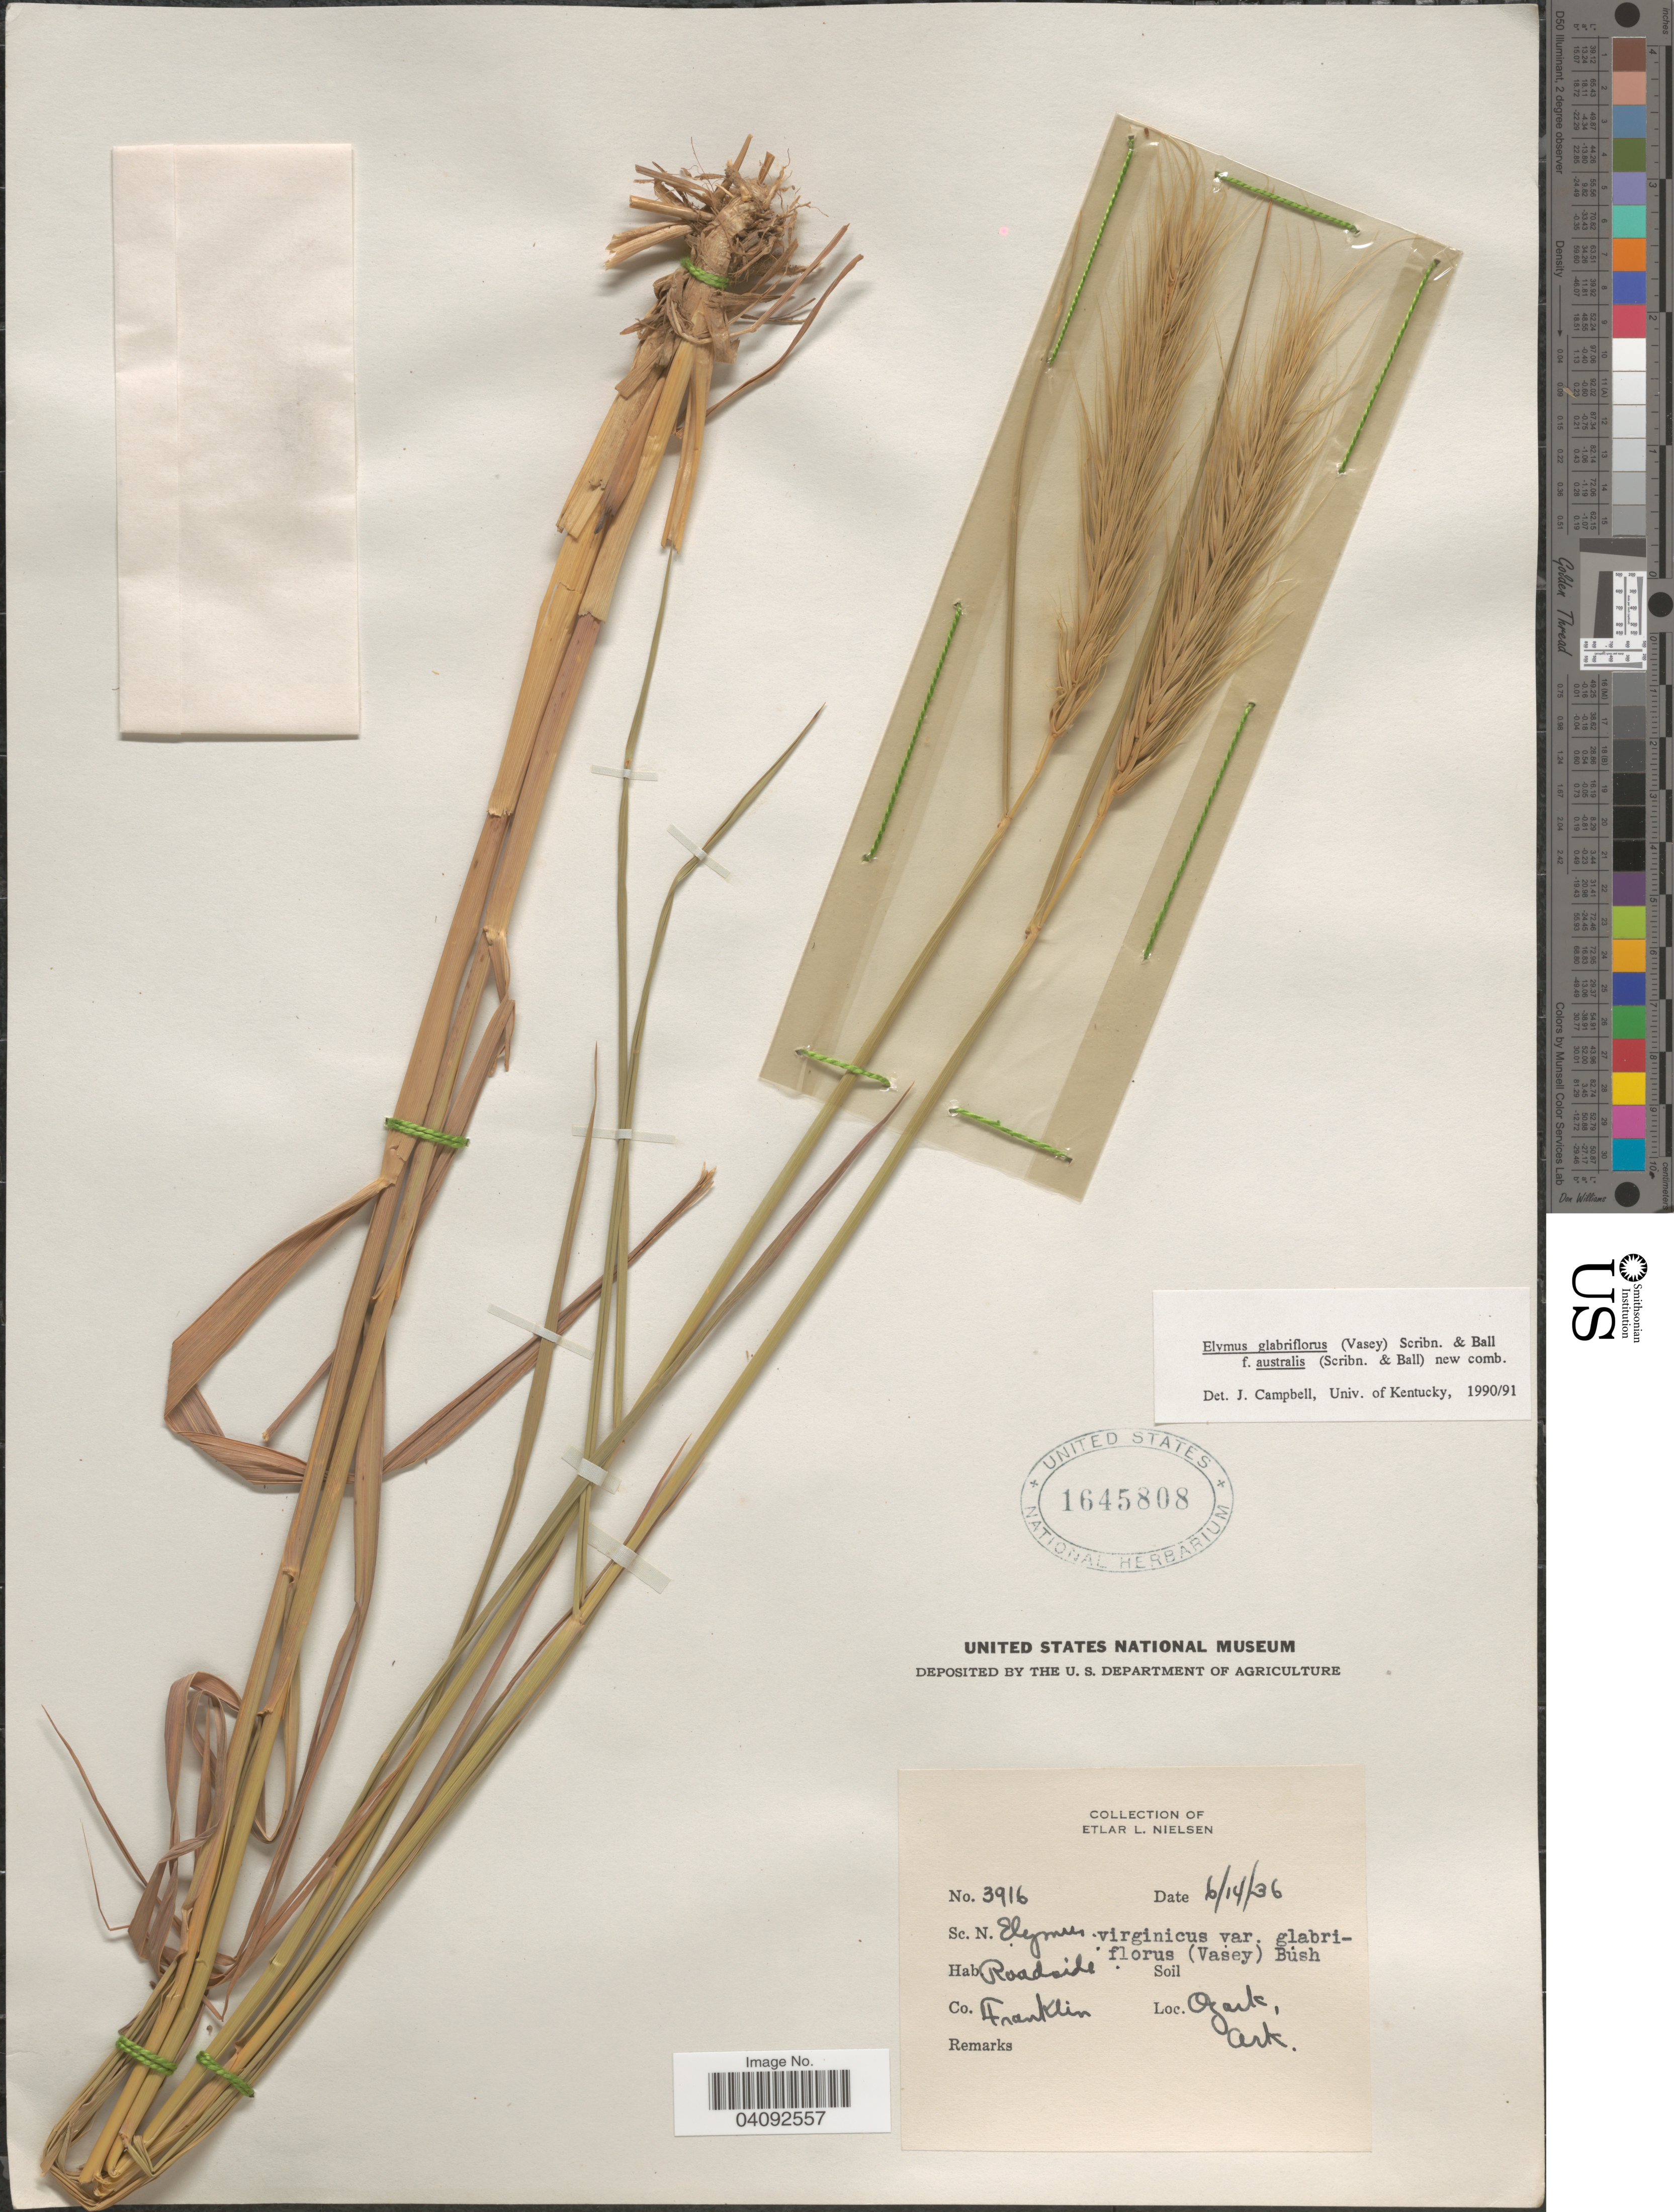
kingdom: Plantae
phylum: Tracheophyta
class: Liliopsida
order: Poales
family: Poaceae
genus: Elymus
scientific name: Elymus glabriflorus var. australis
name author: (Scribn. & C.R. Ball) J.J.N. Campb.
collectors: E. L. Nielsen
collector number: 3916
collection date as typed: Transcribed d/m/y: 14/6/36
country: United States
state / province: Arkansas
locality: Co. Franklin. Ozark.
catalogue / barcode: US 1645808